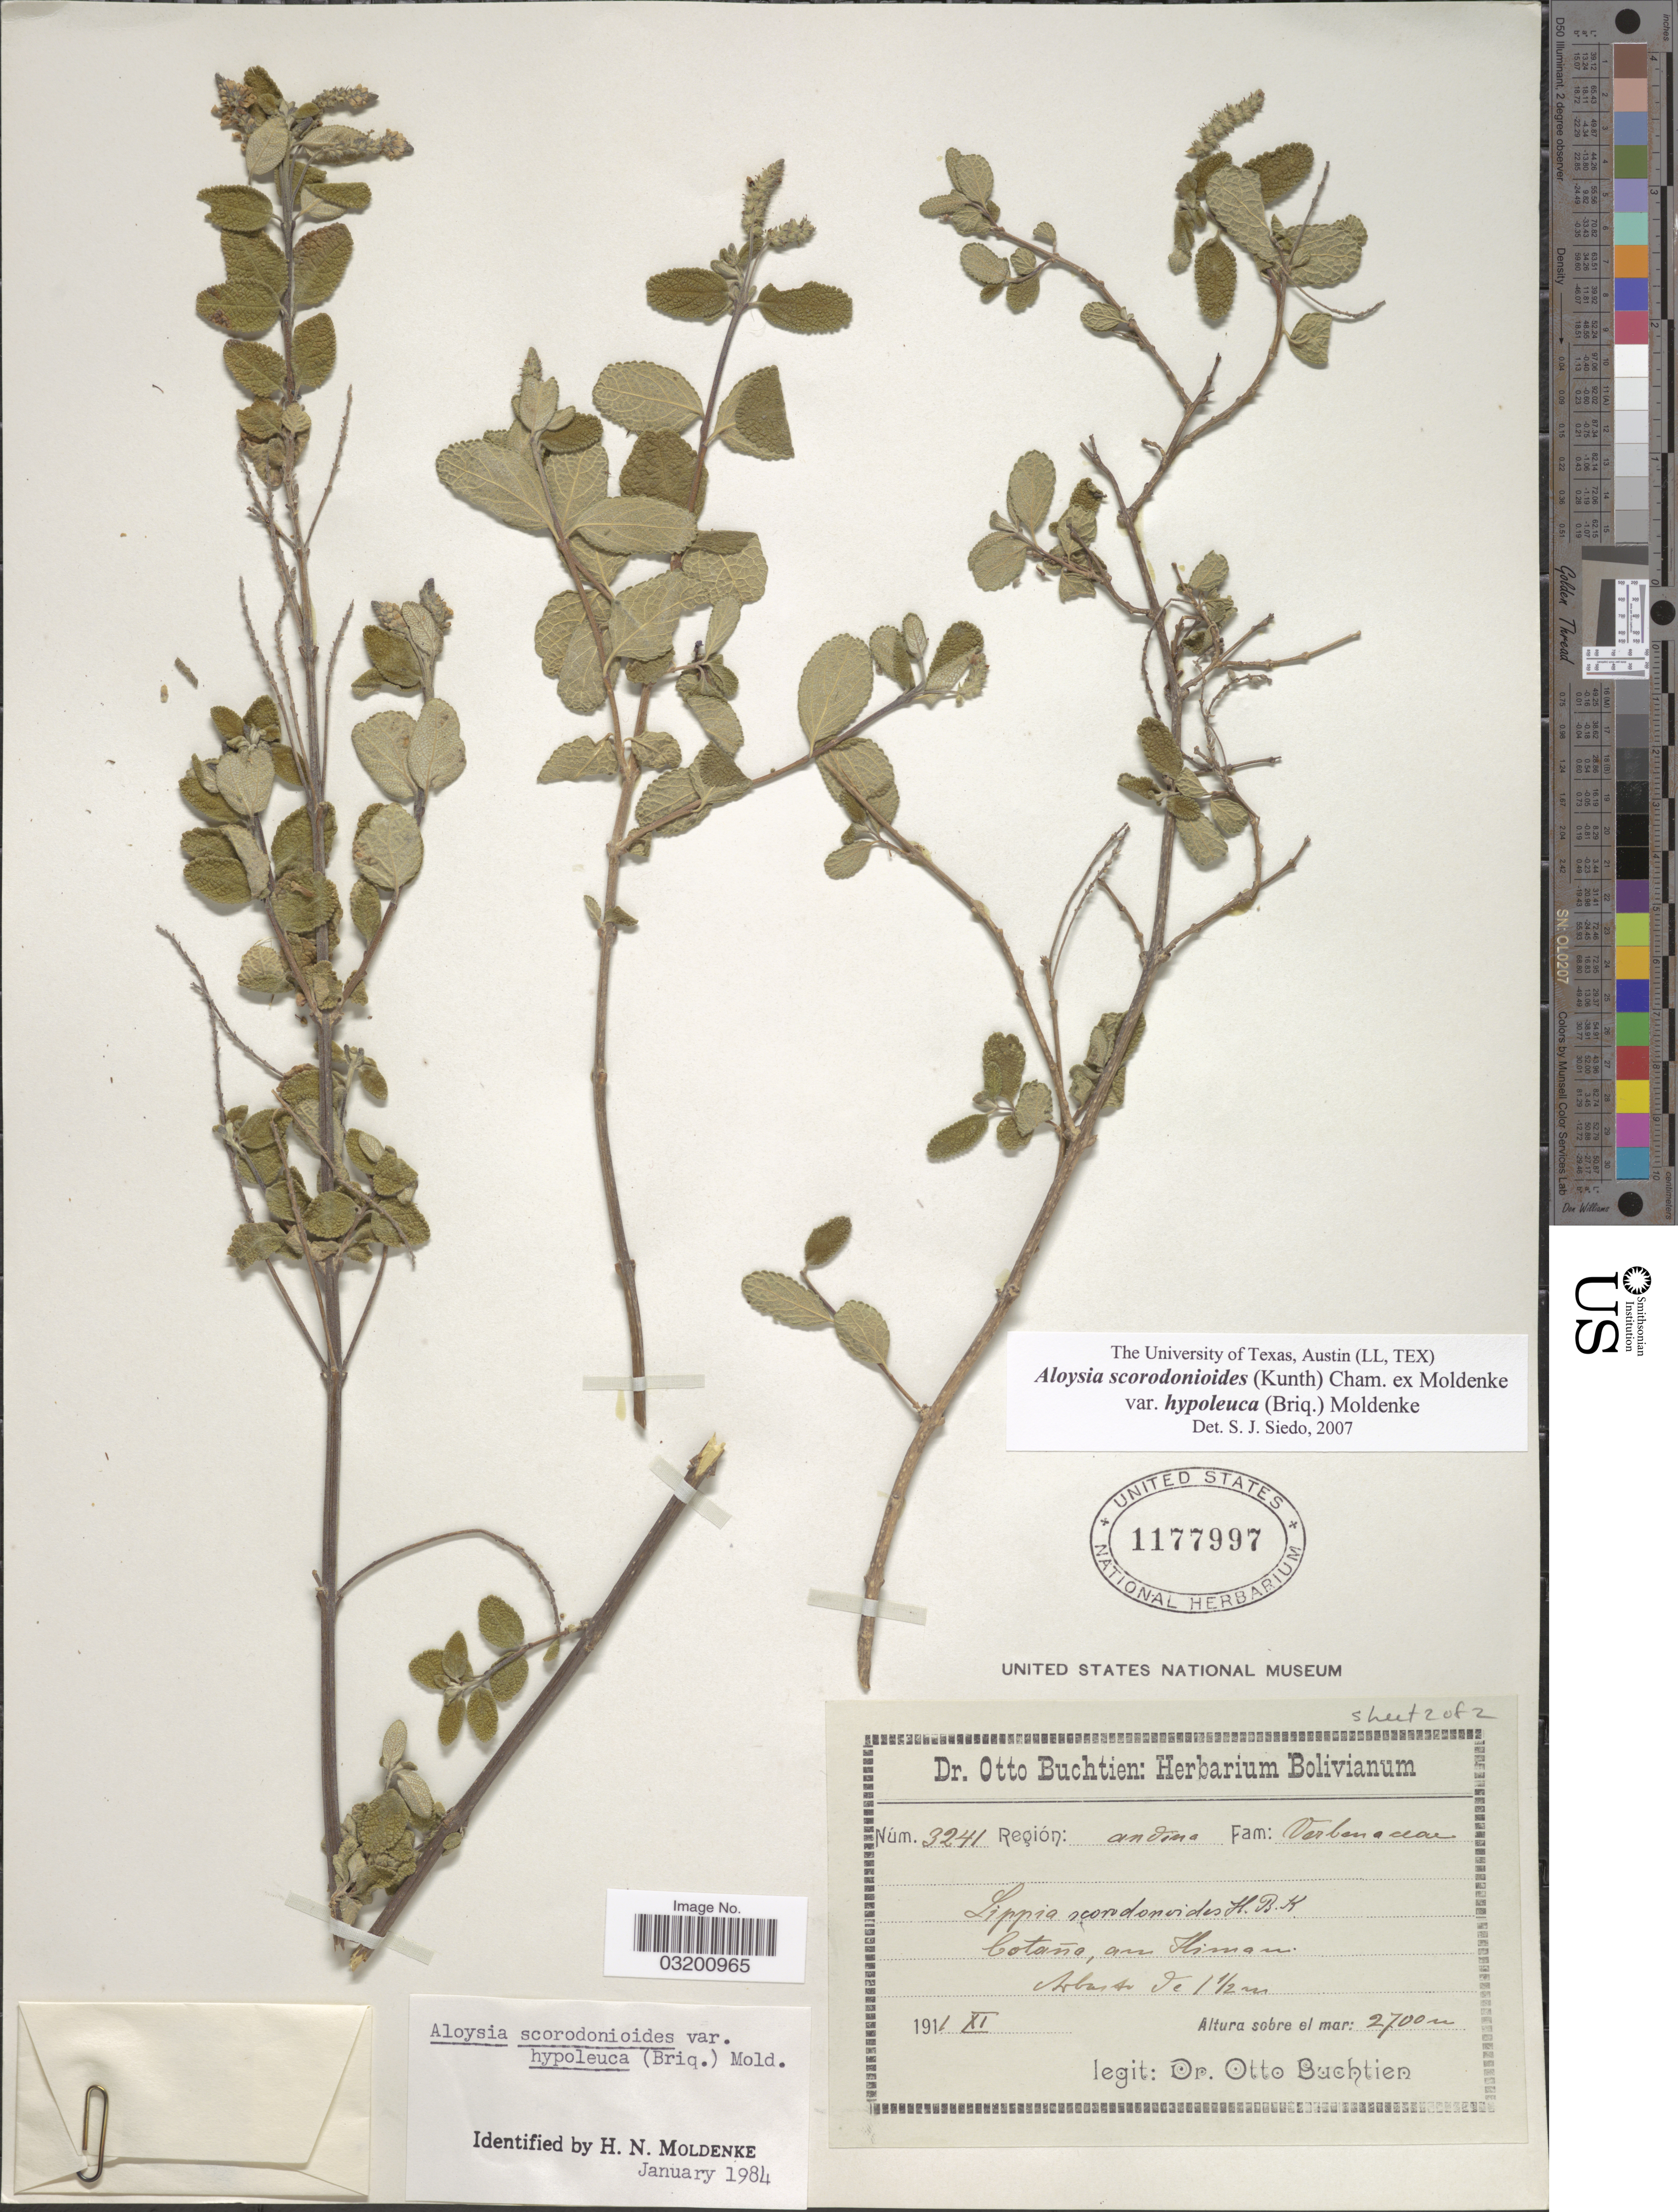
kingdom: Plantae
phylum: Tracheophyta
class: Magnoliopsida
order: Lamiales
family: Verbenaceae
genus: Aloysia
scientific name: Aloysia scorodonioides var. hypoleuca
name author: (Briq.) Moldenke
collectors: O. Buchtien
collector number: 3241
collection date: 1911-11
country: Bolivia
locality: Región: andina, Cotaña, am Klimani.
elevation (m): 2700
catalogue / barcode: US 1177997